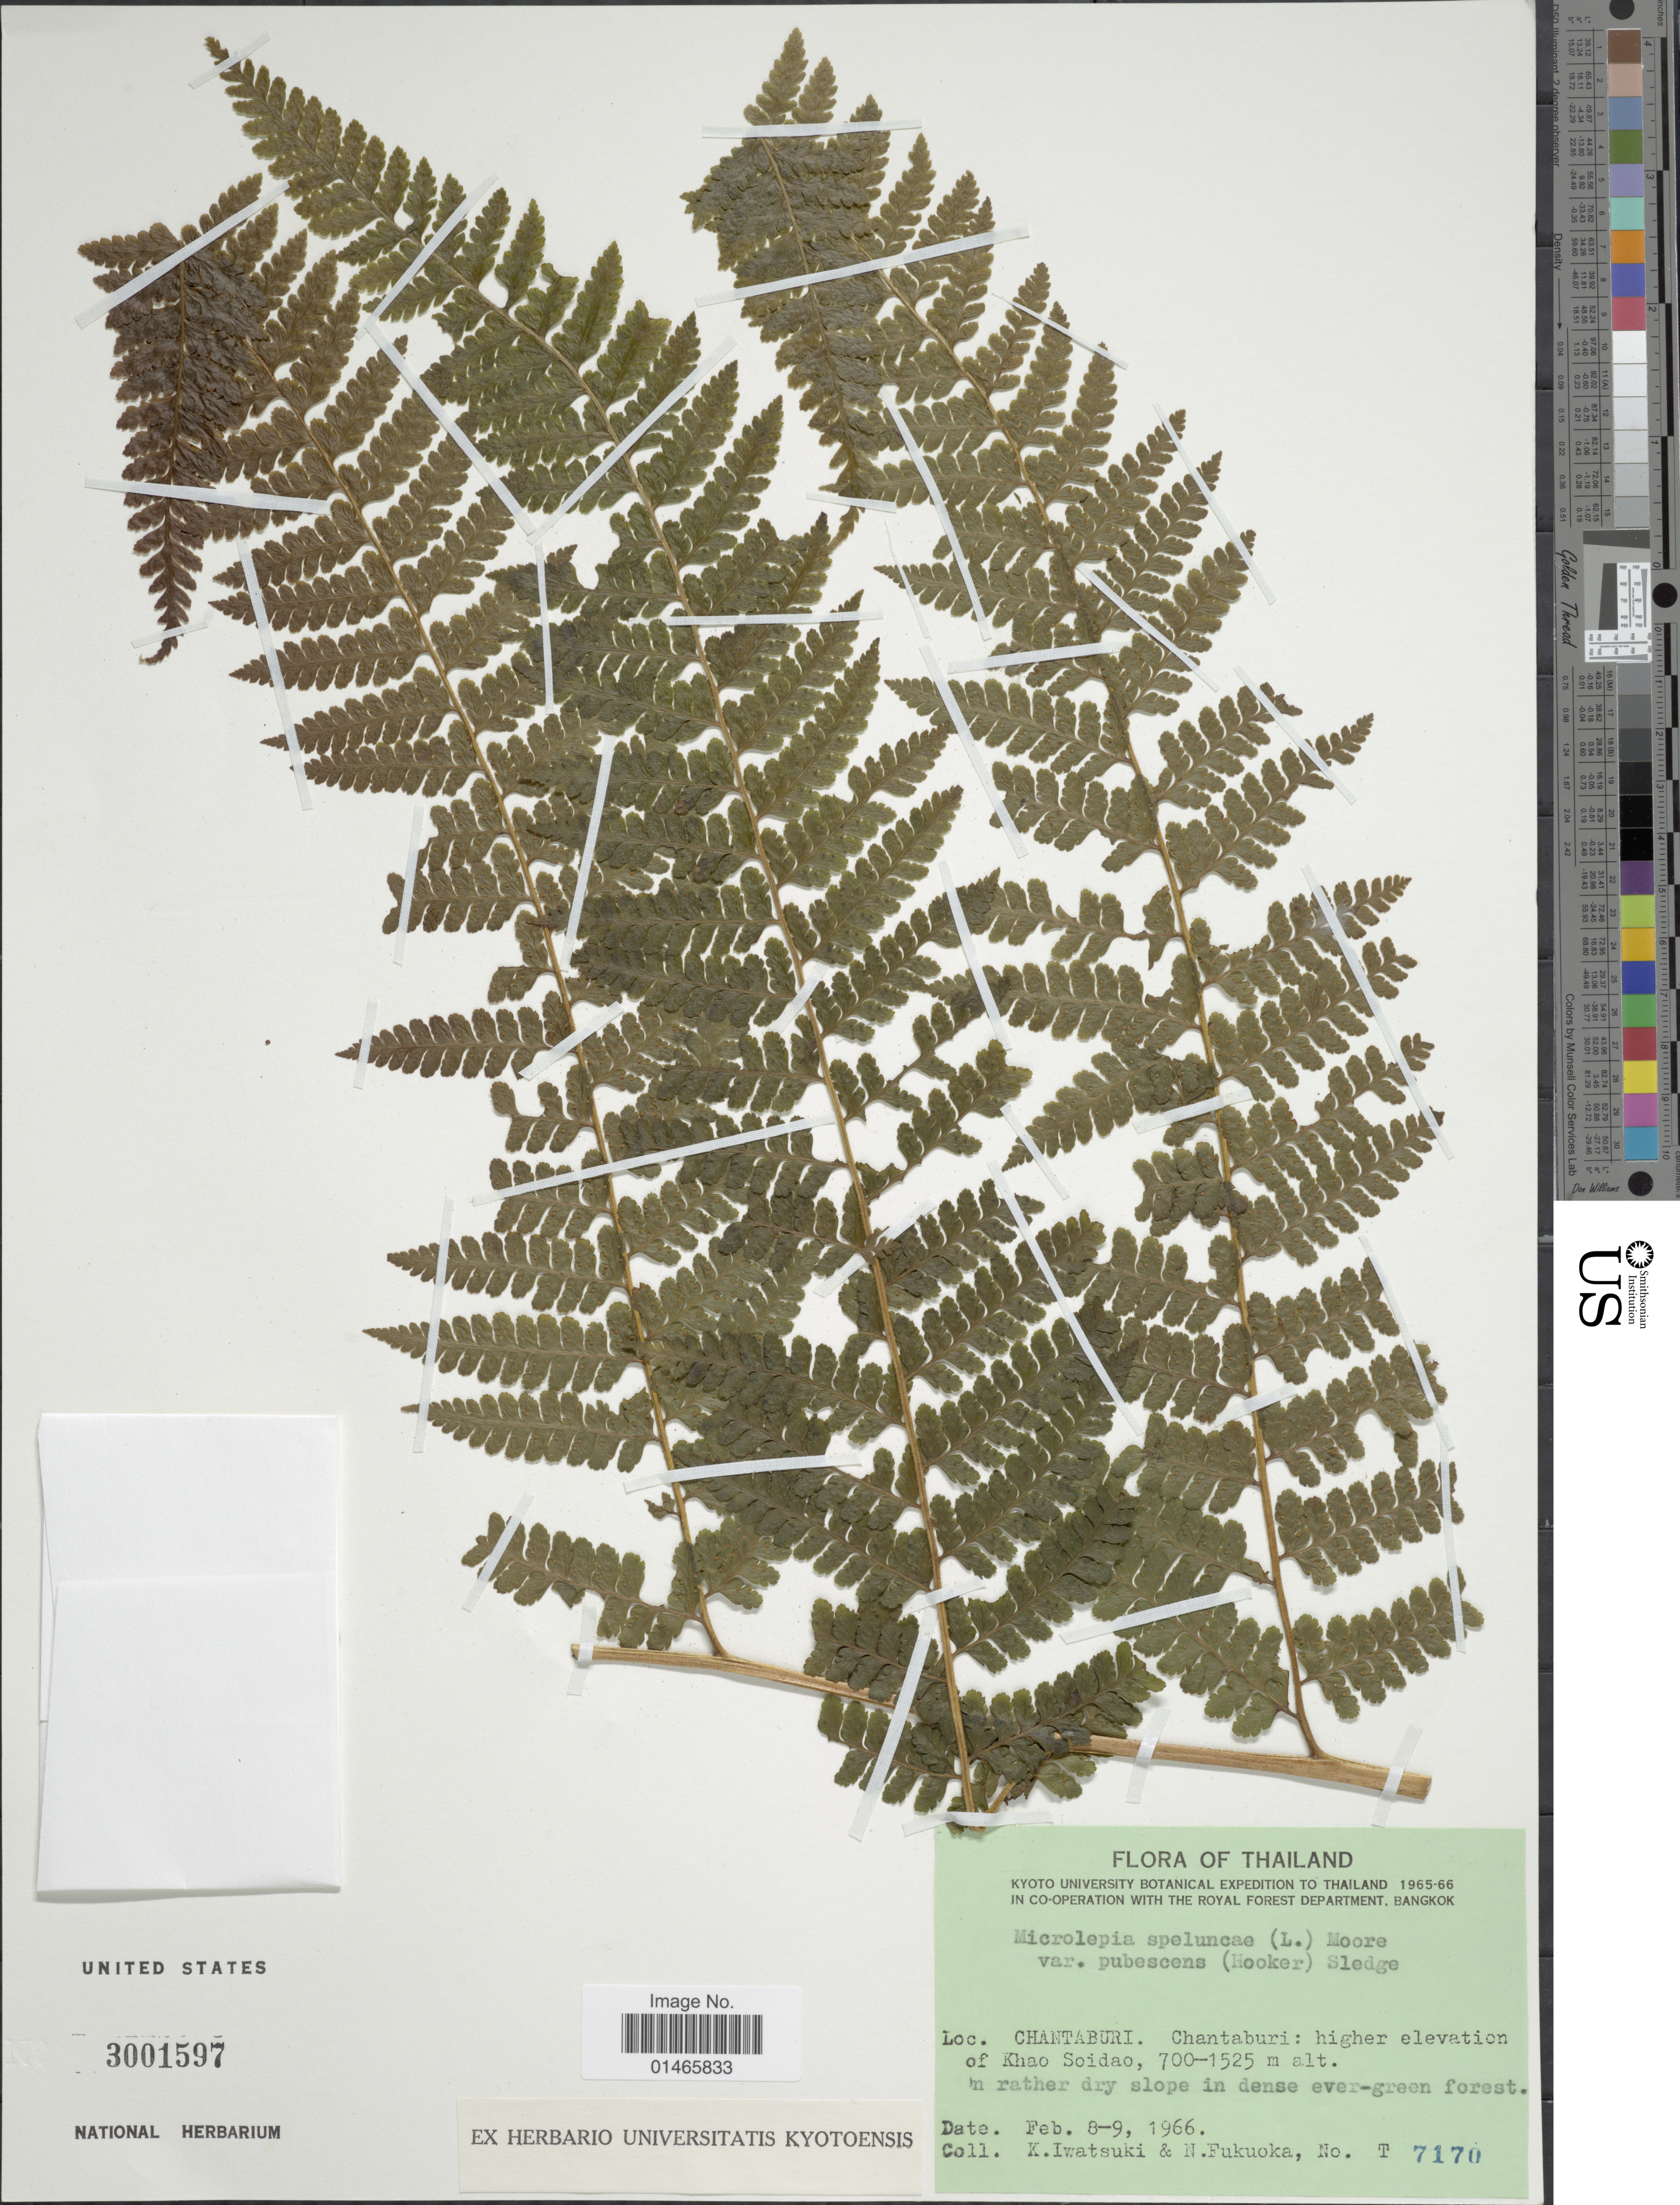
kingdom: Plantae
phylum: Tracheophyta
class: Polypodiopsida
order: Polypodiales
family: Dennstaedtiaceae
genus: Microlepia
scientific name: Microlepia speluncae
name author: (L.) T. Moore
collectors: K. Iwatsuki & N. Fukuoka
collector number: T7170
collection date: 1966-02-08/1966-02-09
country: Thailand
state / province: Chanthaburi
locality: Chantaburi: Khao Soidao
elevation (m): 700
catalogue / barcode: US 3001597